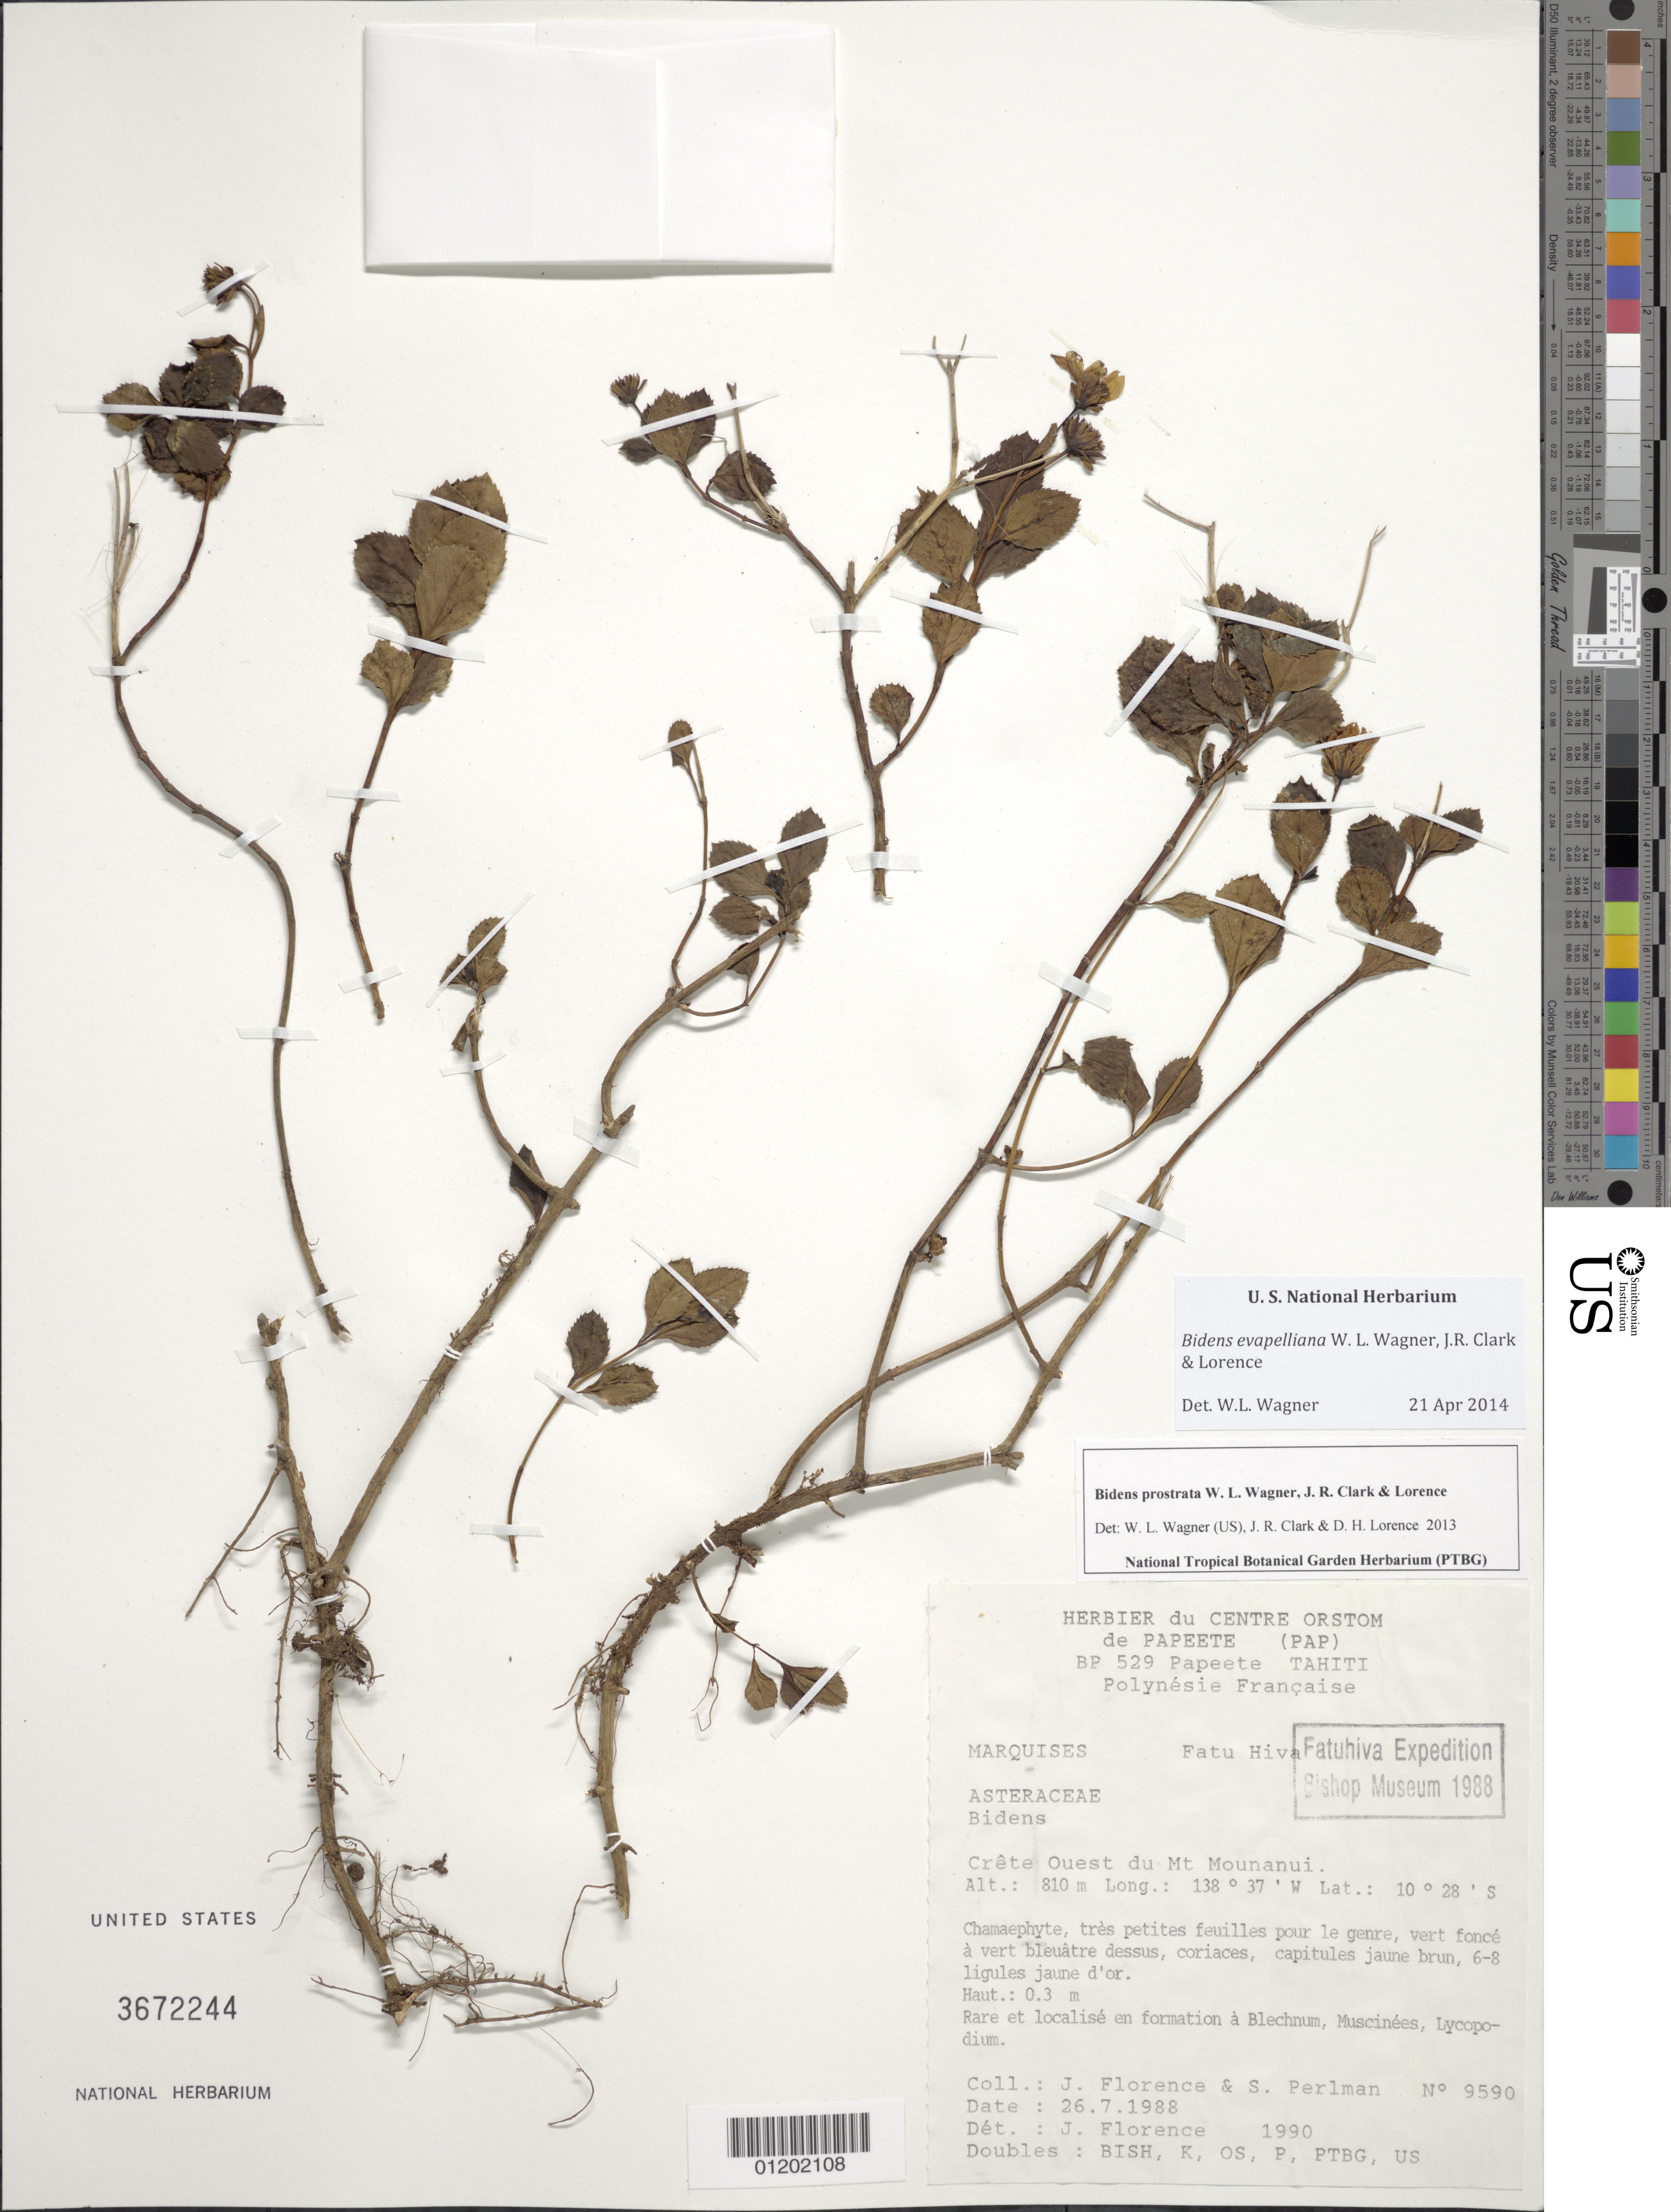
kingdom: Plantae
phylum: Tracheophyta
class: Magnoliopsida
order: Asterales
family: Asteraceae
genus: Bidens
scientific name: Bidens evapelliana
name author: W.L. Wagner et al.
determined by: Wagner, W. L., (BOT), Smithsonian Institution - National Museum of Natural History (UNITED STATES)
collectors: J. Florence & S. P. Perlman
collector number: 9590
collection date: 1988-07-26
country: French Polynesia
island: Fatu Hiva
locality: Crete Ouest du Mt. Mounanui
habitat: Rare et localise en formation a Blechnum, Muscinees, Lycopodium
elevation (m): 810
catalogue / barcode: US 3672244